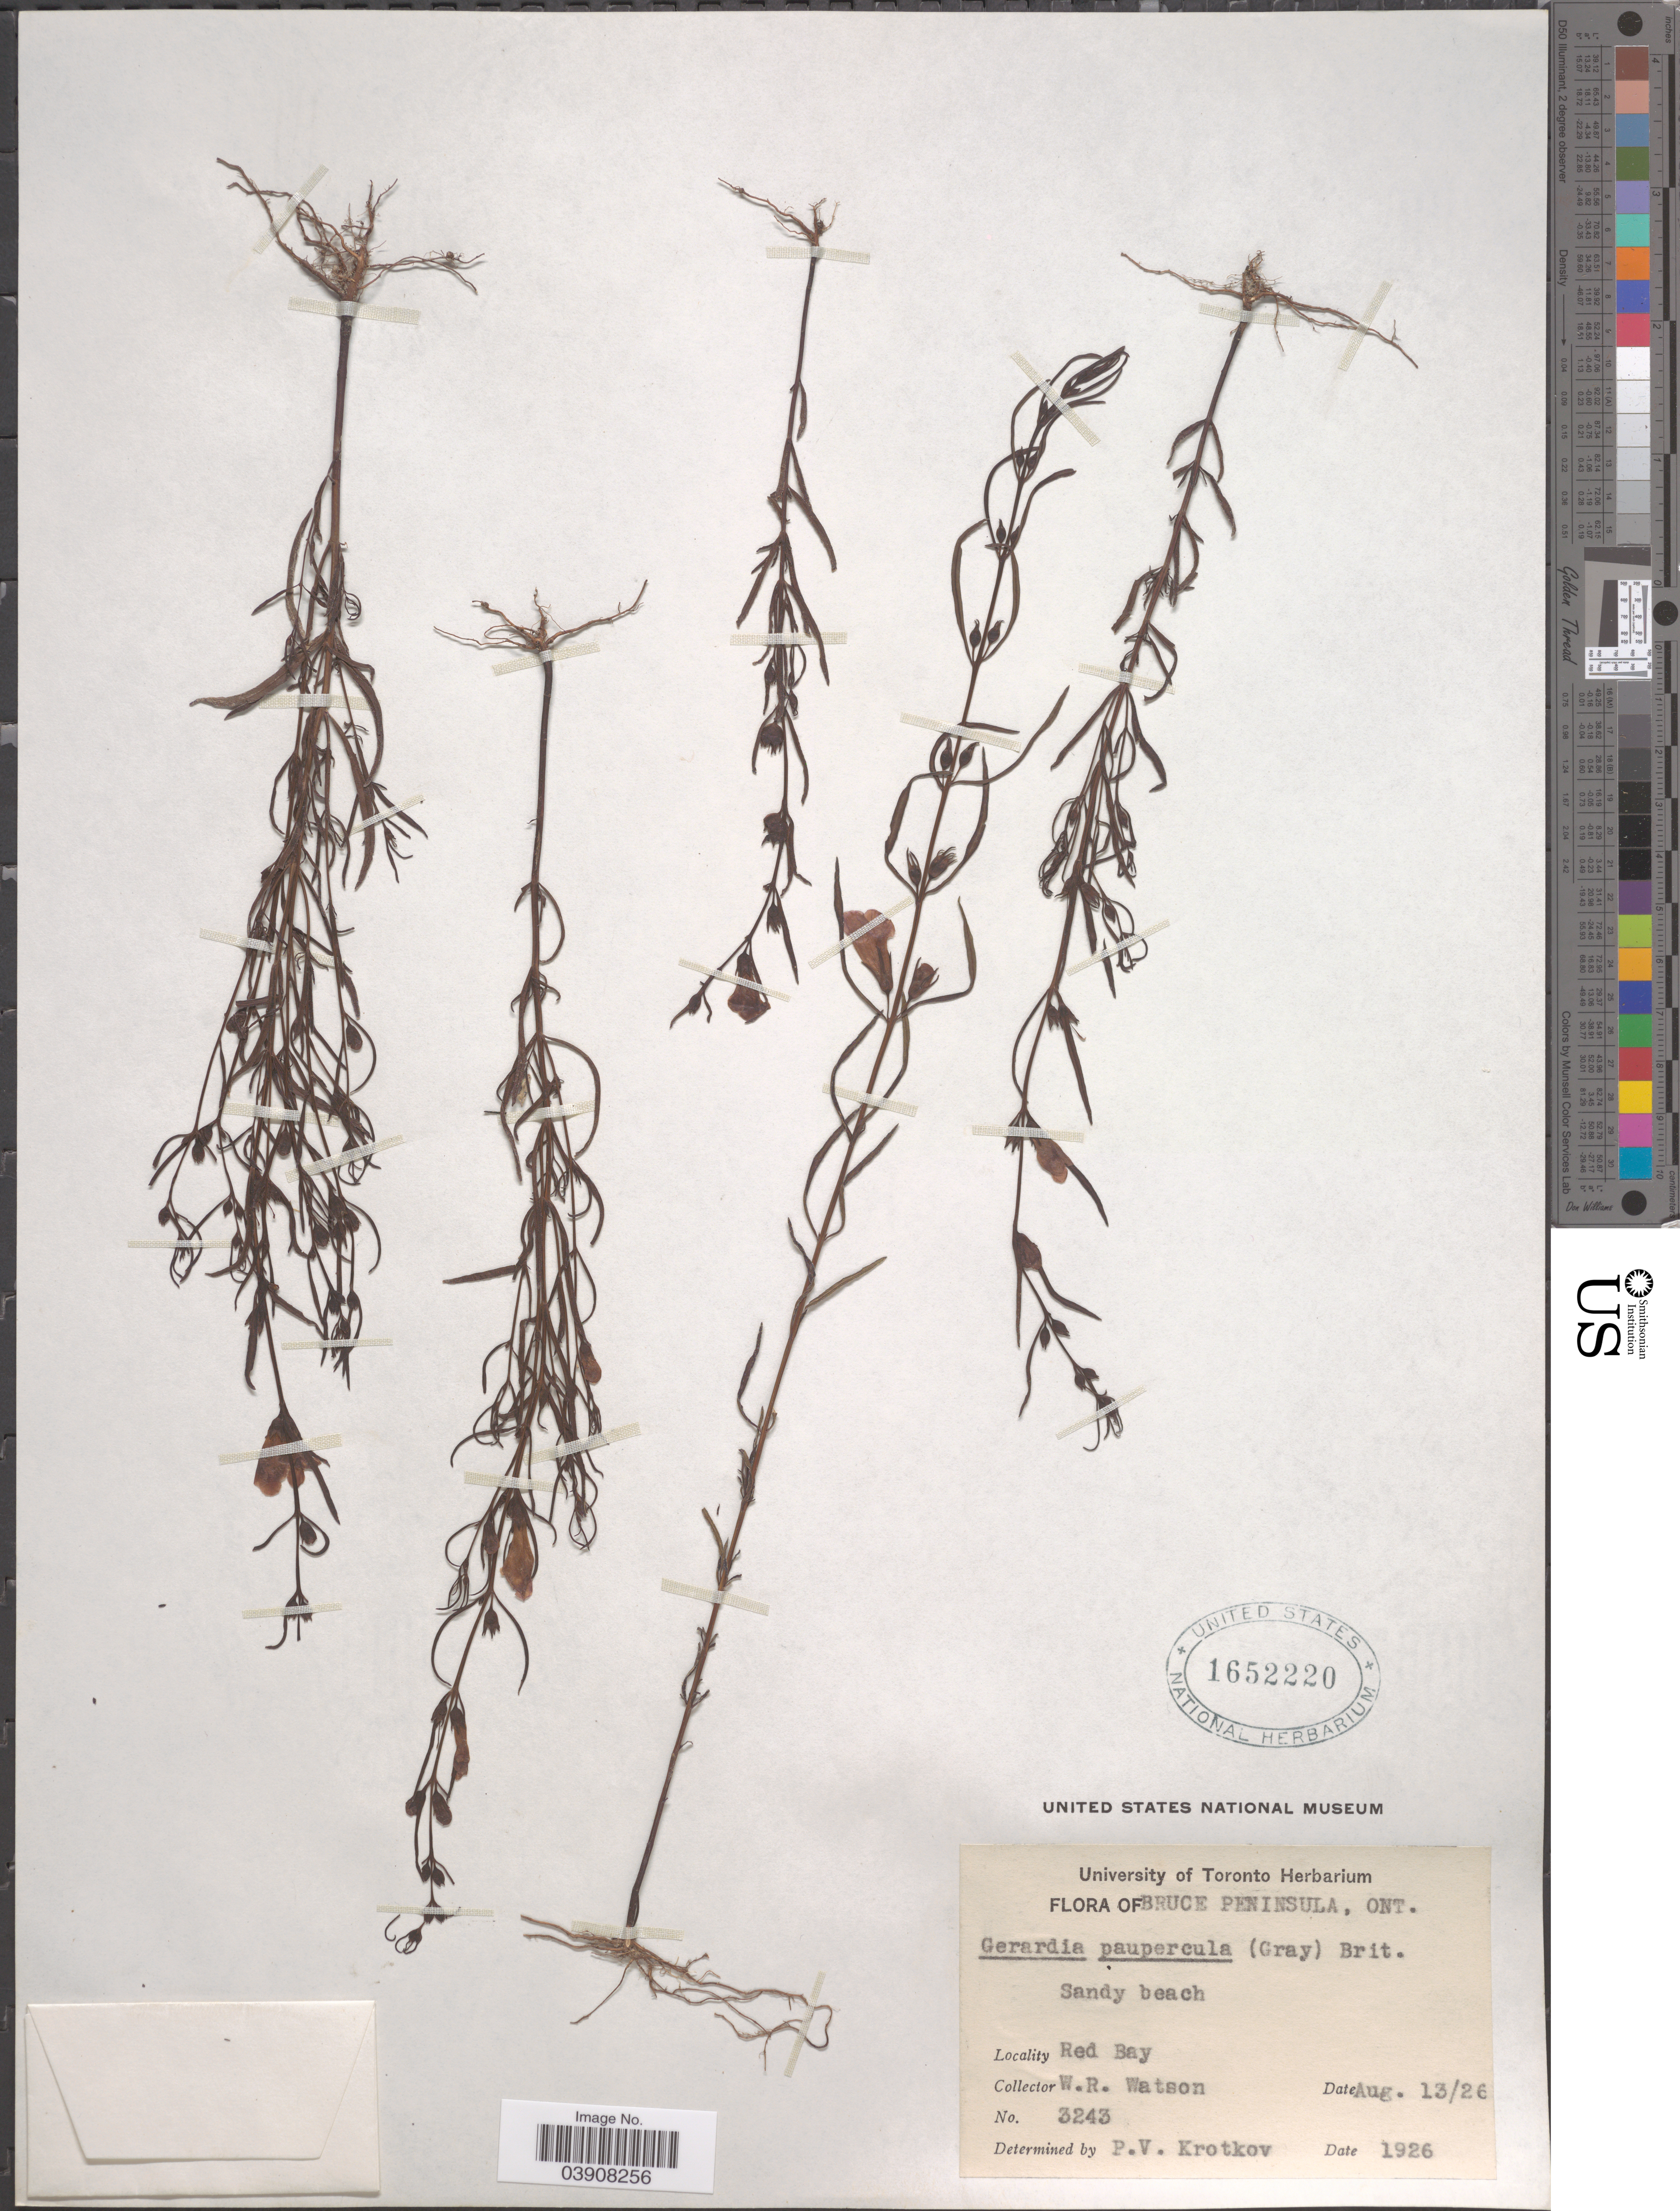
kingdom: Plantae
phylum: Tracheophyta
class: Magnoliopsida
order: Lamiales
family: Orobanchaceae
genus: Agalinis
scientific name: Agalinis paupercula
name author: (A. Gray) Britton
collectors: W. R. Watson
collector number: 3243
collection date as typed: Transcribed d/m/y: 13/8/26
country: Canada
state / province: Ontario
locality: Bruce Peninsula. Red Bay.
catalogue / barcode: US 1652220